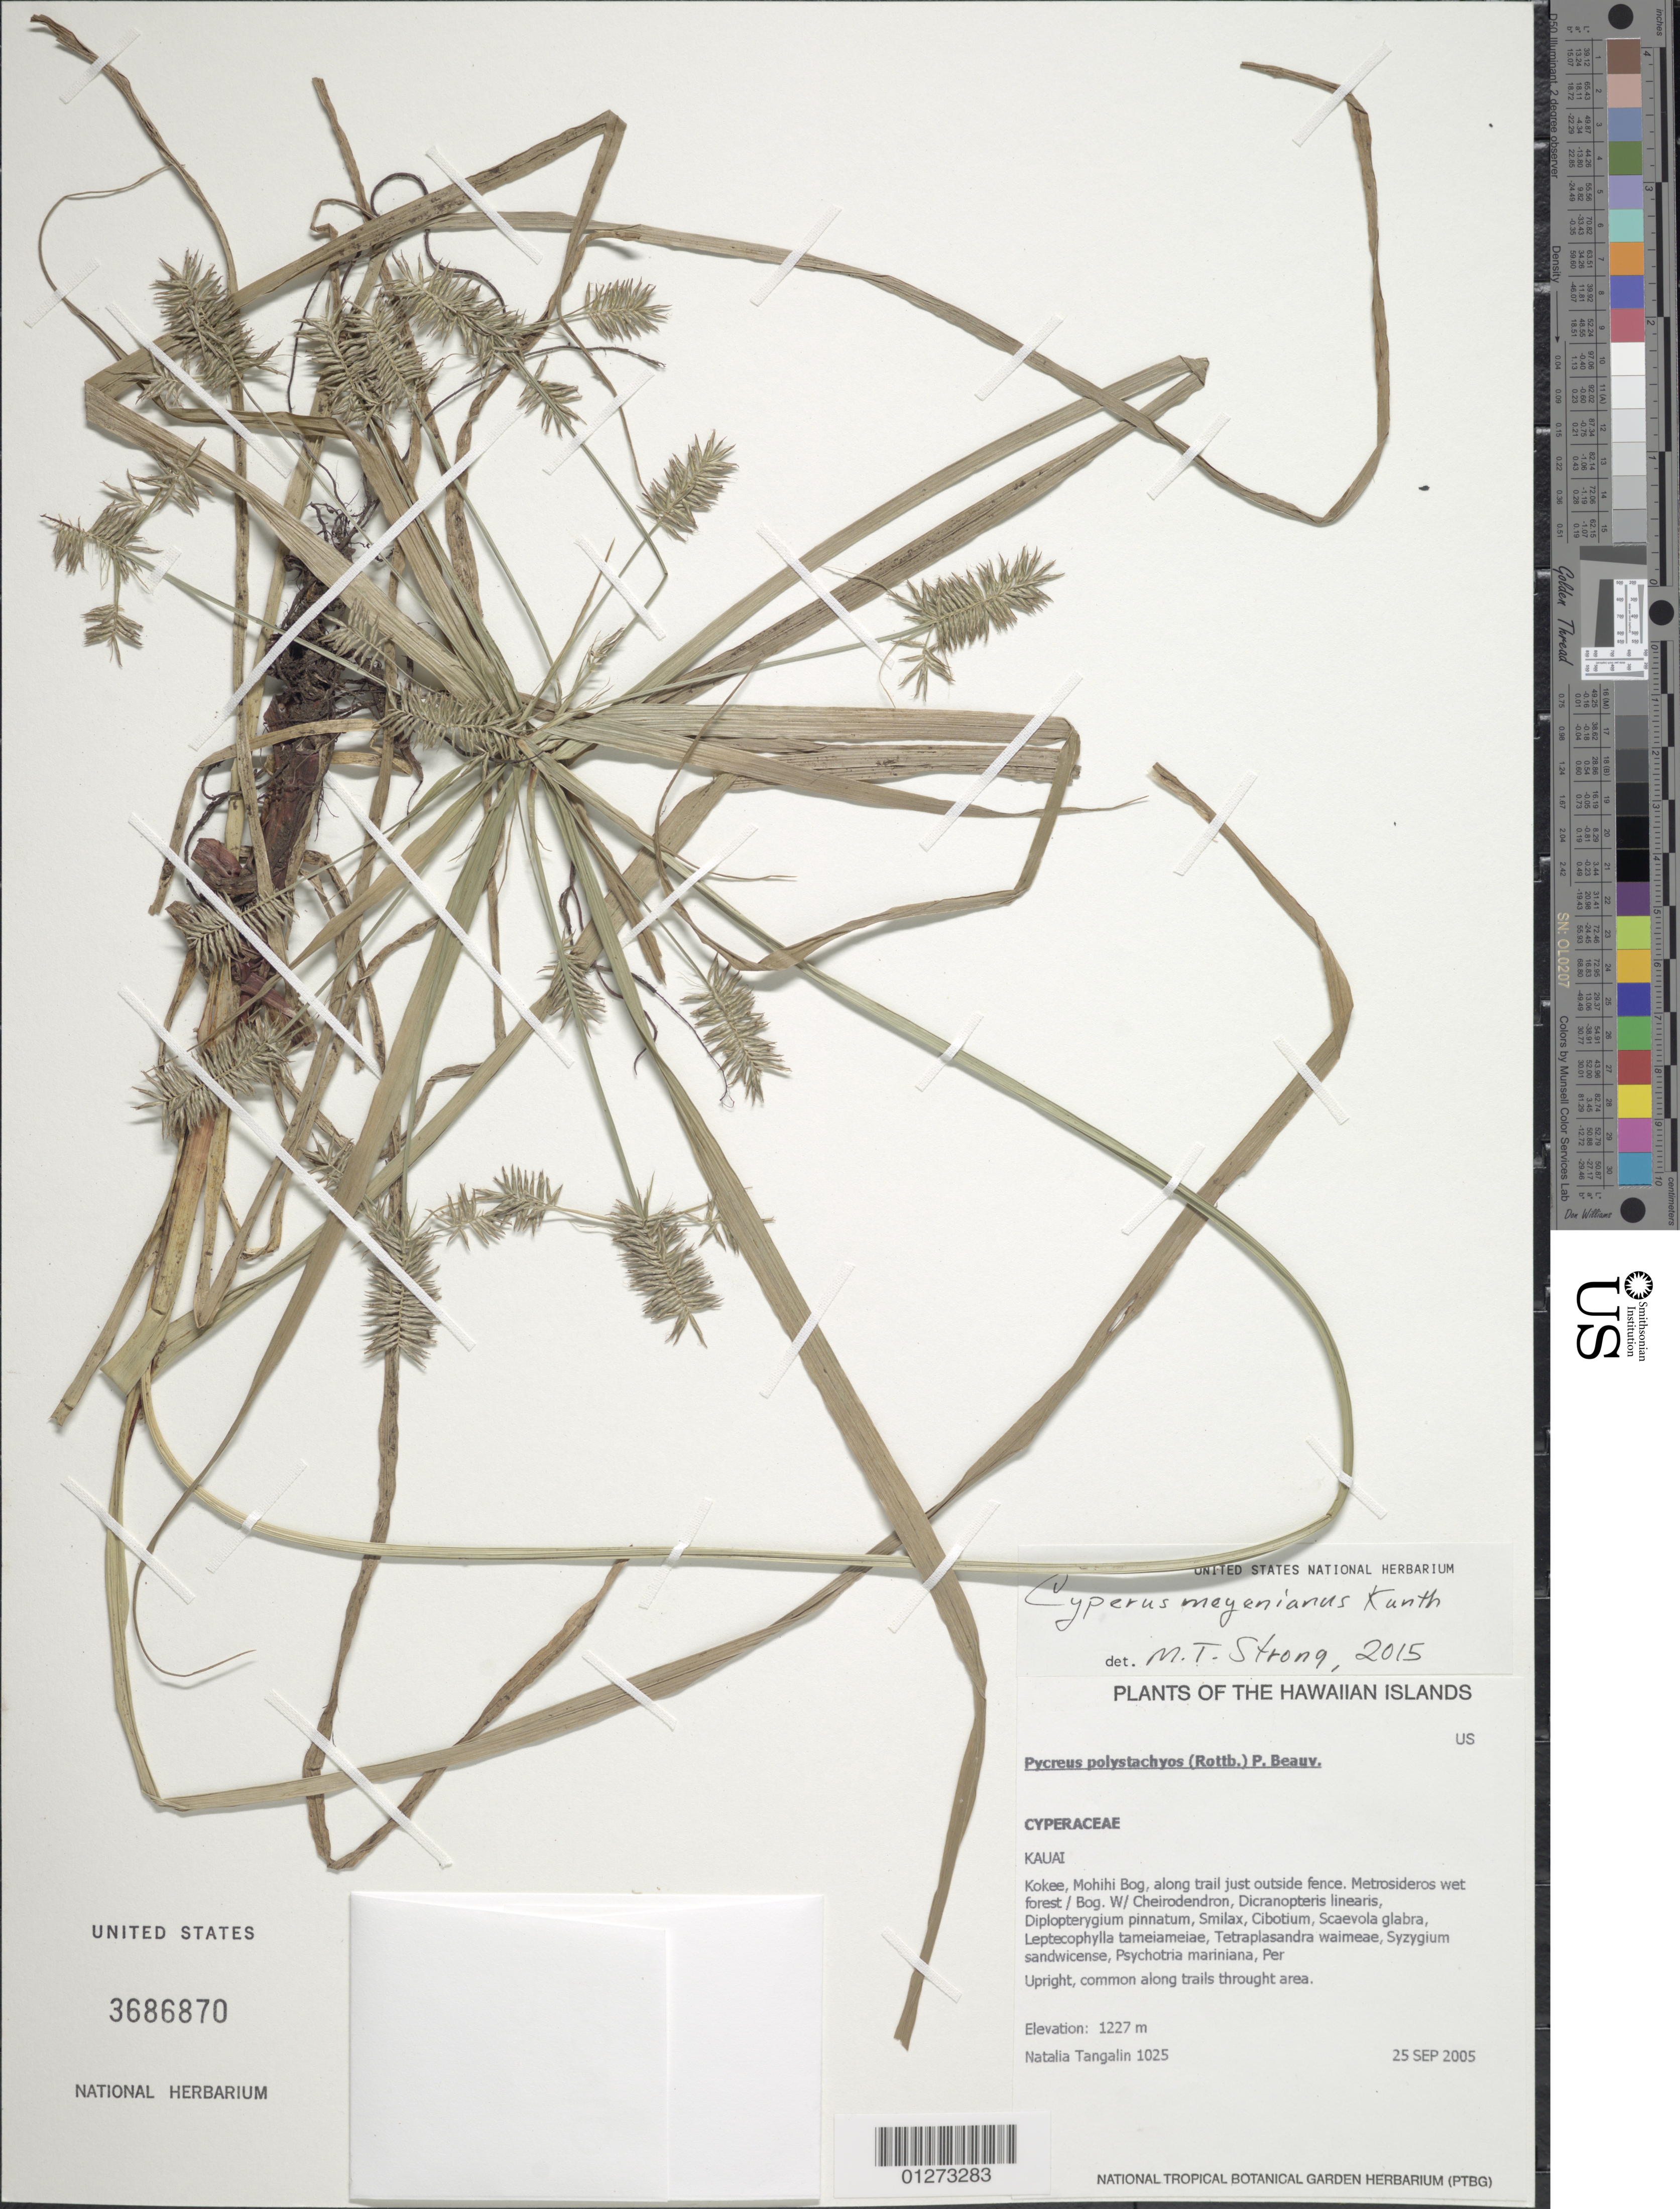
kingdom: Plantae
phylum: Tracheophyta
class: Liliopsida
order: Poales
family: Cyperaceae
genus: Cyperus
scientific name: Cyperus meyenianus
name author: Kunth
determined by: Strong, M. T., (US), Smithsonian Institution - National Museum of Natural History (UNITED STATES)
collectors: N. Tangalin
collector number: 1025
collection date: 2005-09-25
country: United States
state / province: Hawaii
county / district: Kauai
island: Kaua'i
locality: Kokee, Mohihi Bog, along trail just outside fence.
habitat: Wet forest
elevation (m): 1227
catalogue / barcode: US 3686870